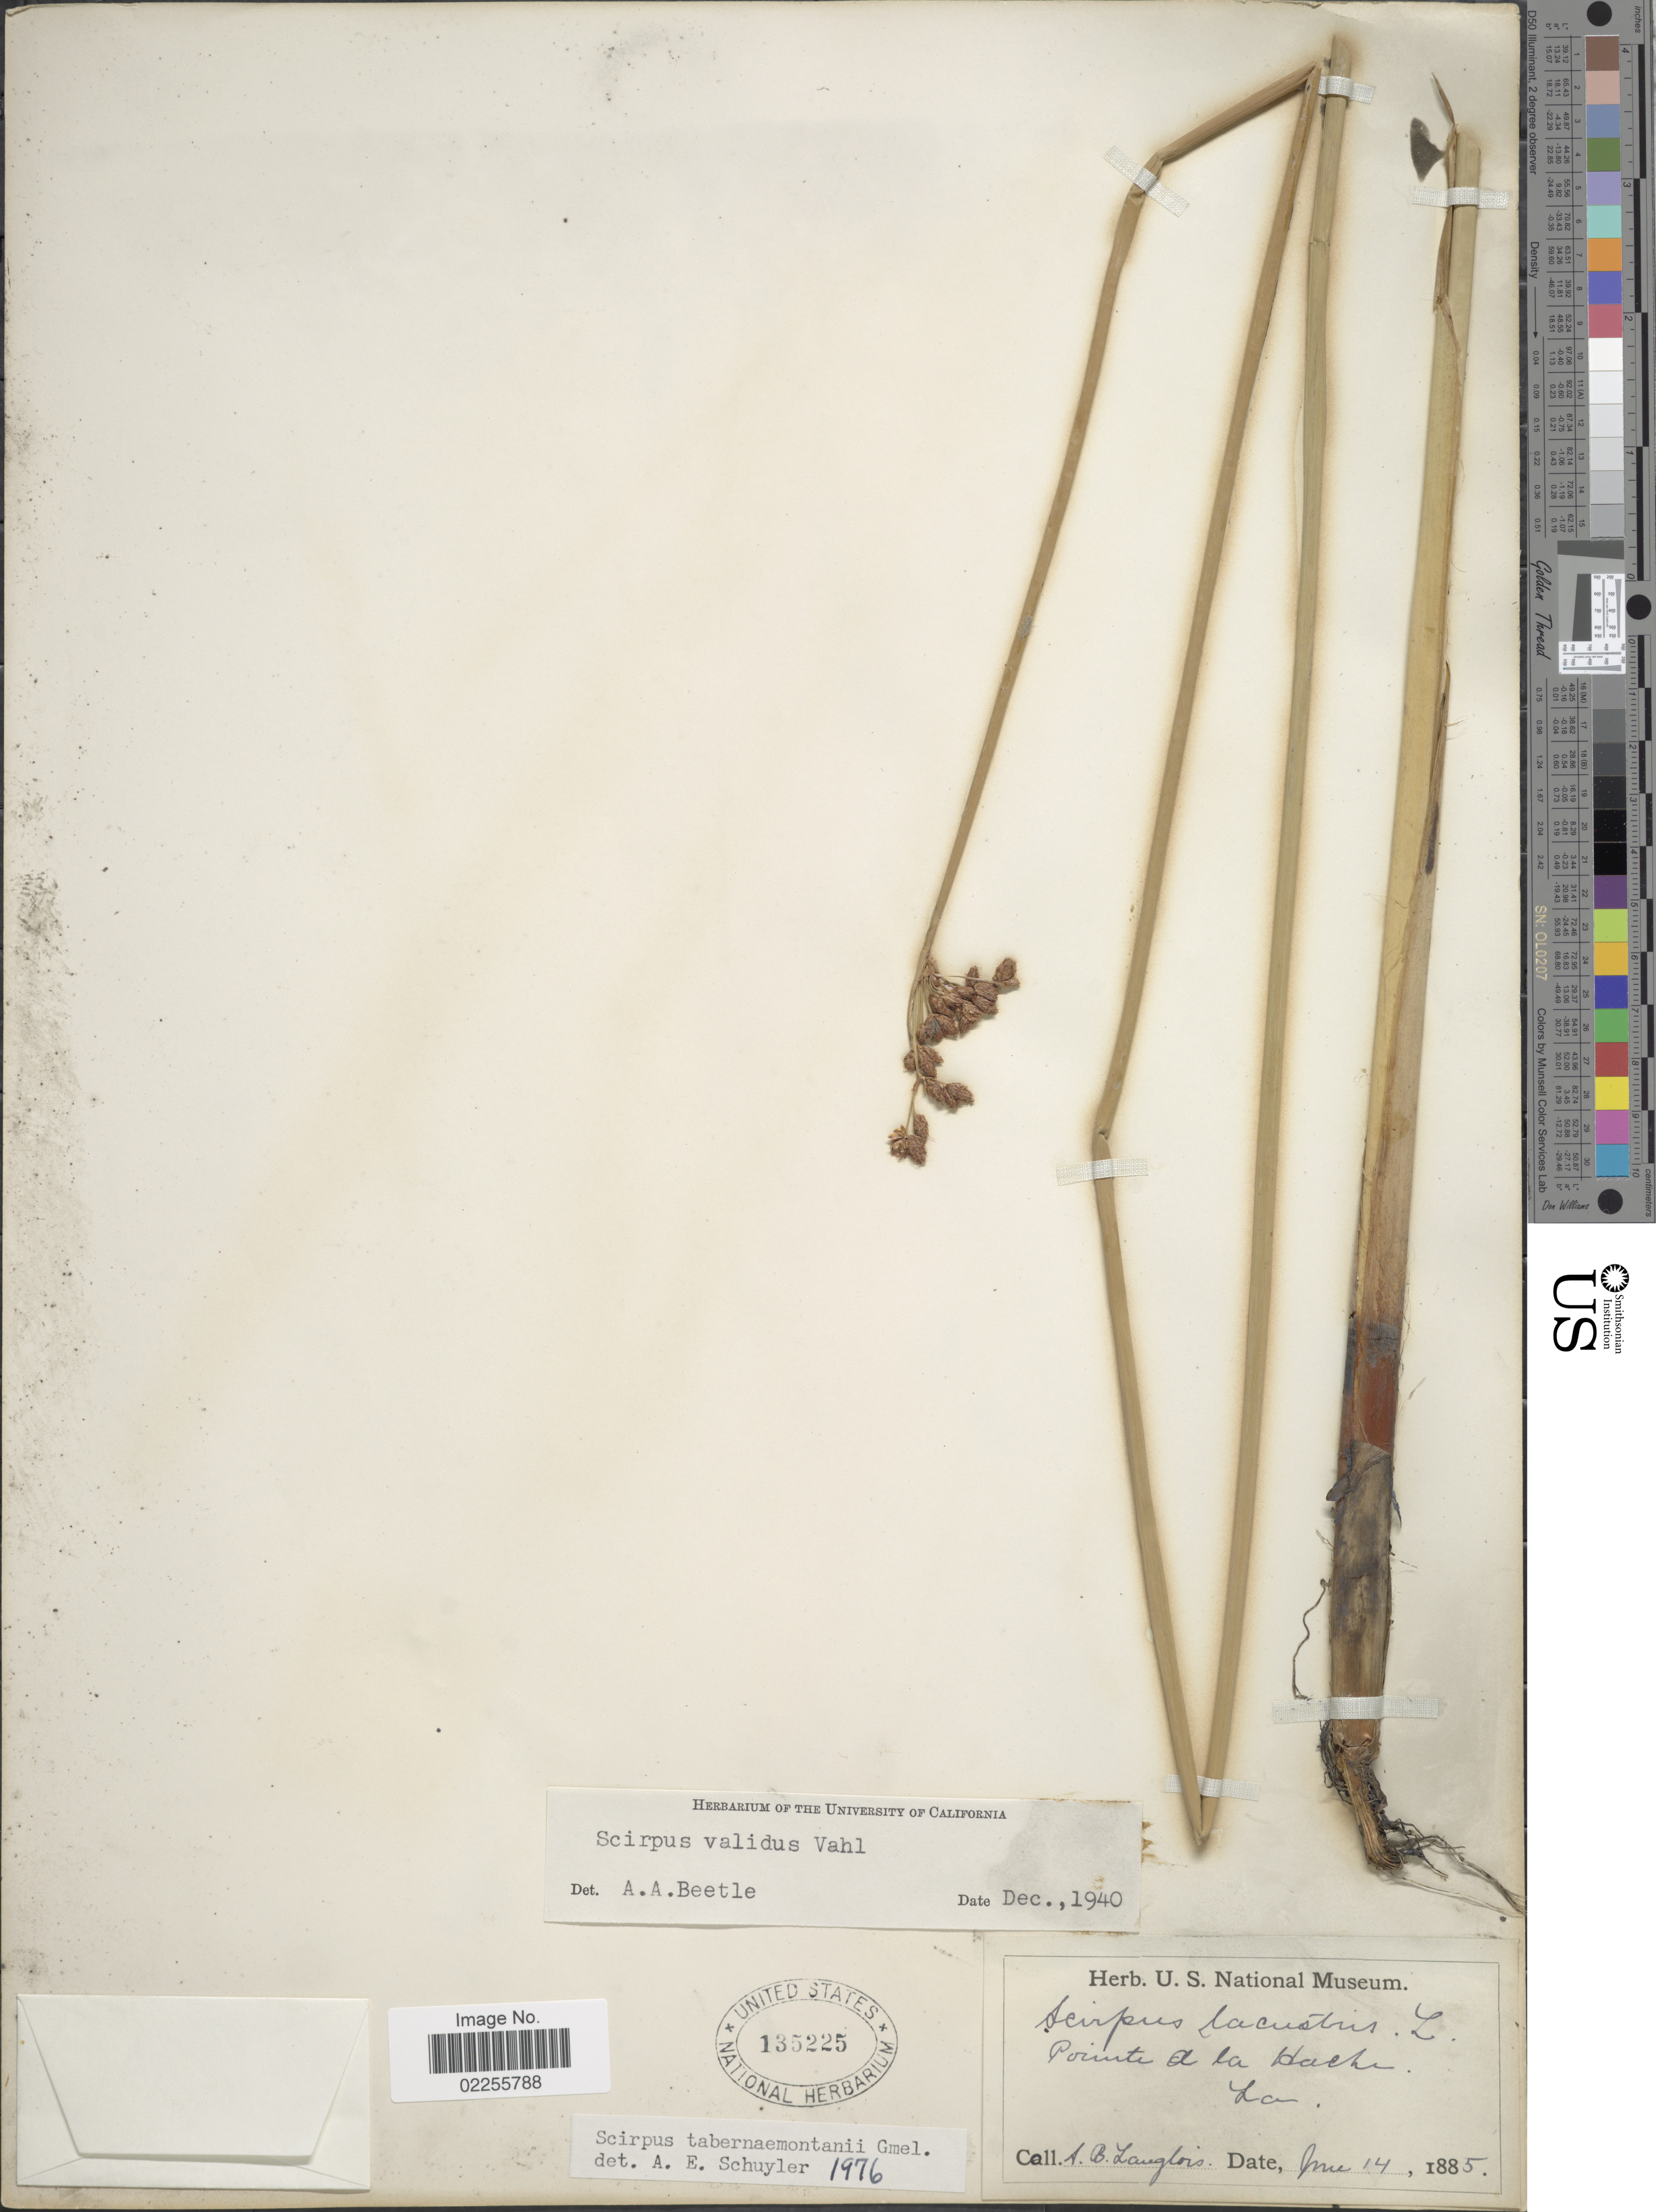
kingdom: Plantae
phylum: Tracheophyta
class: Liliopsida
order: Poales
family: Cyperaceae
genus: Schoenoplectus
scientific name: Schoenoplectus tabernaemontani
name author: (C.C. Gmel.) Palla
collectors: A. Langlois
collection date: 1885-06-14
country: United States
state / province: Louisiana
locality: Pointe à la Hache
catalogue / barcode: US 135225